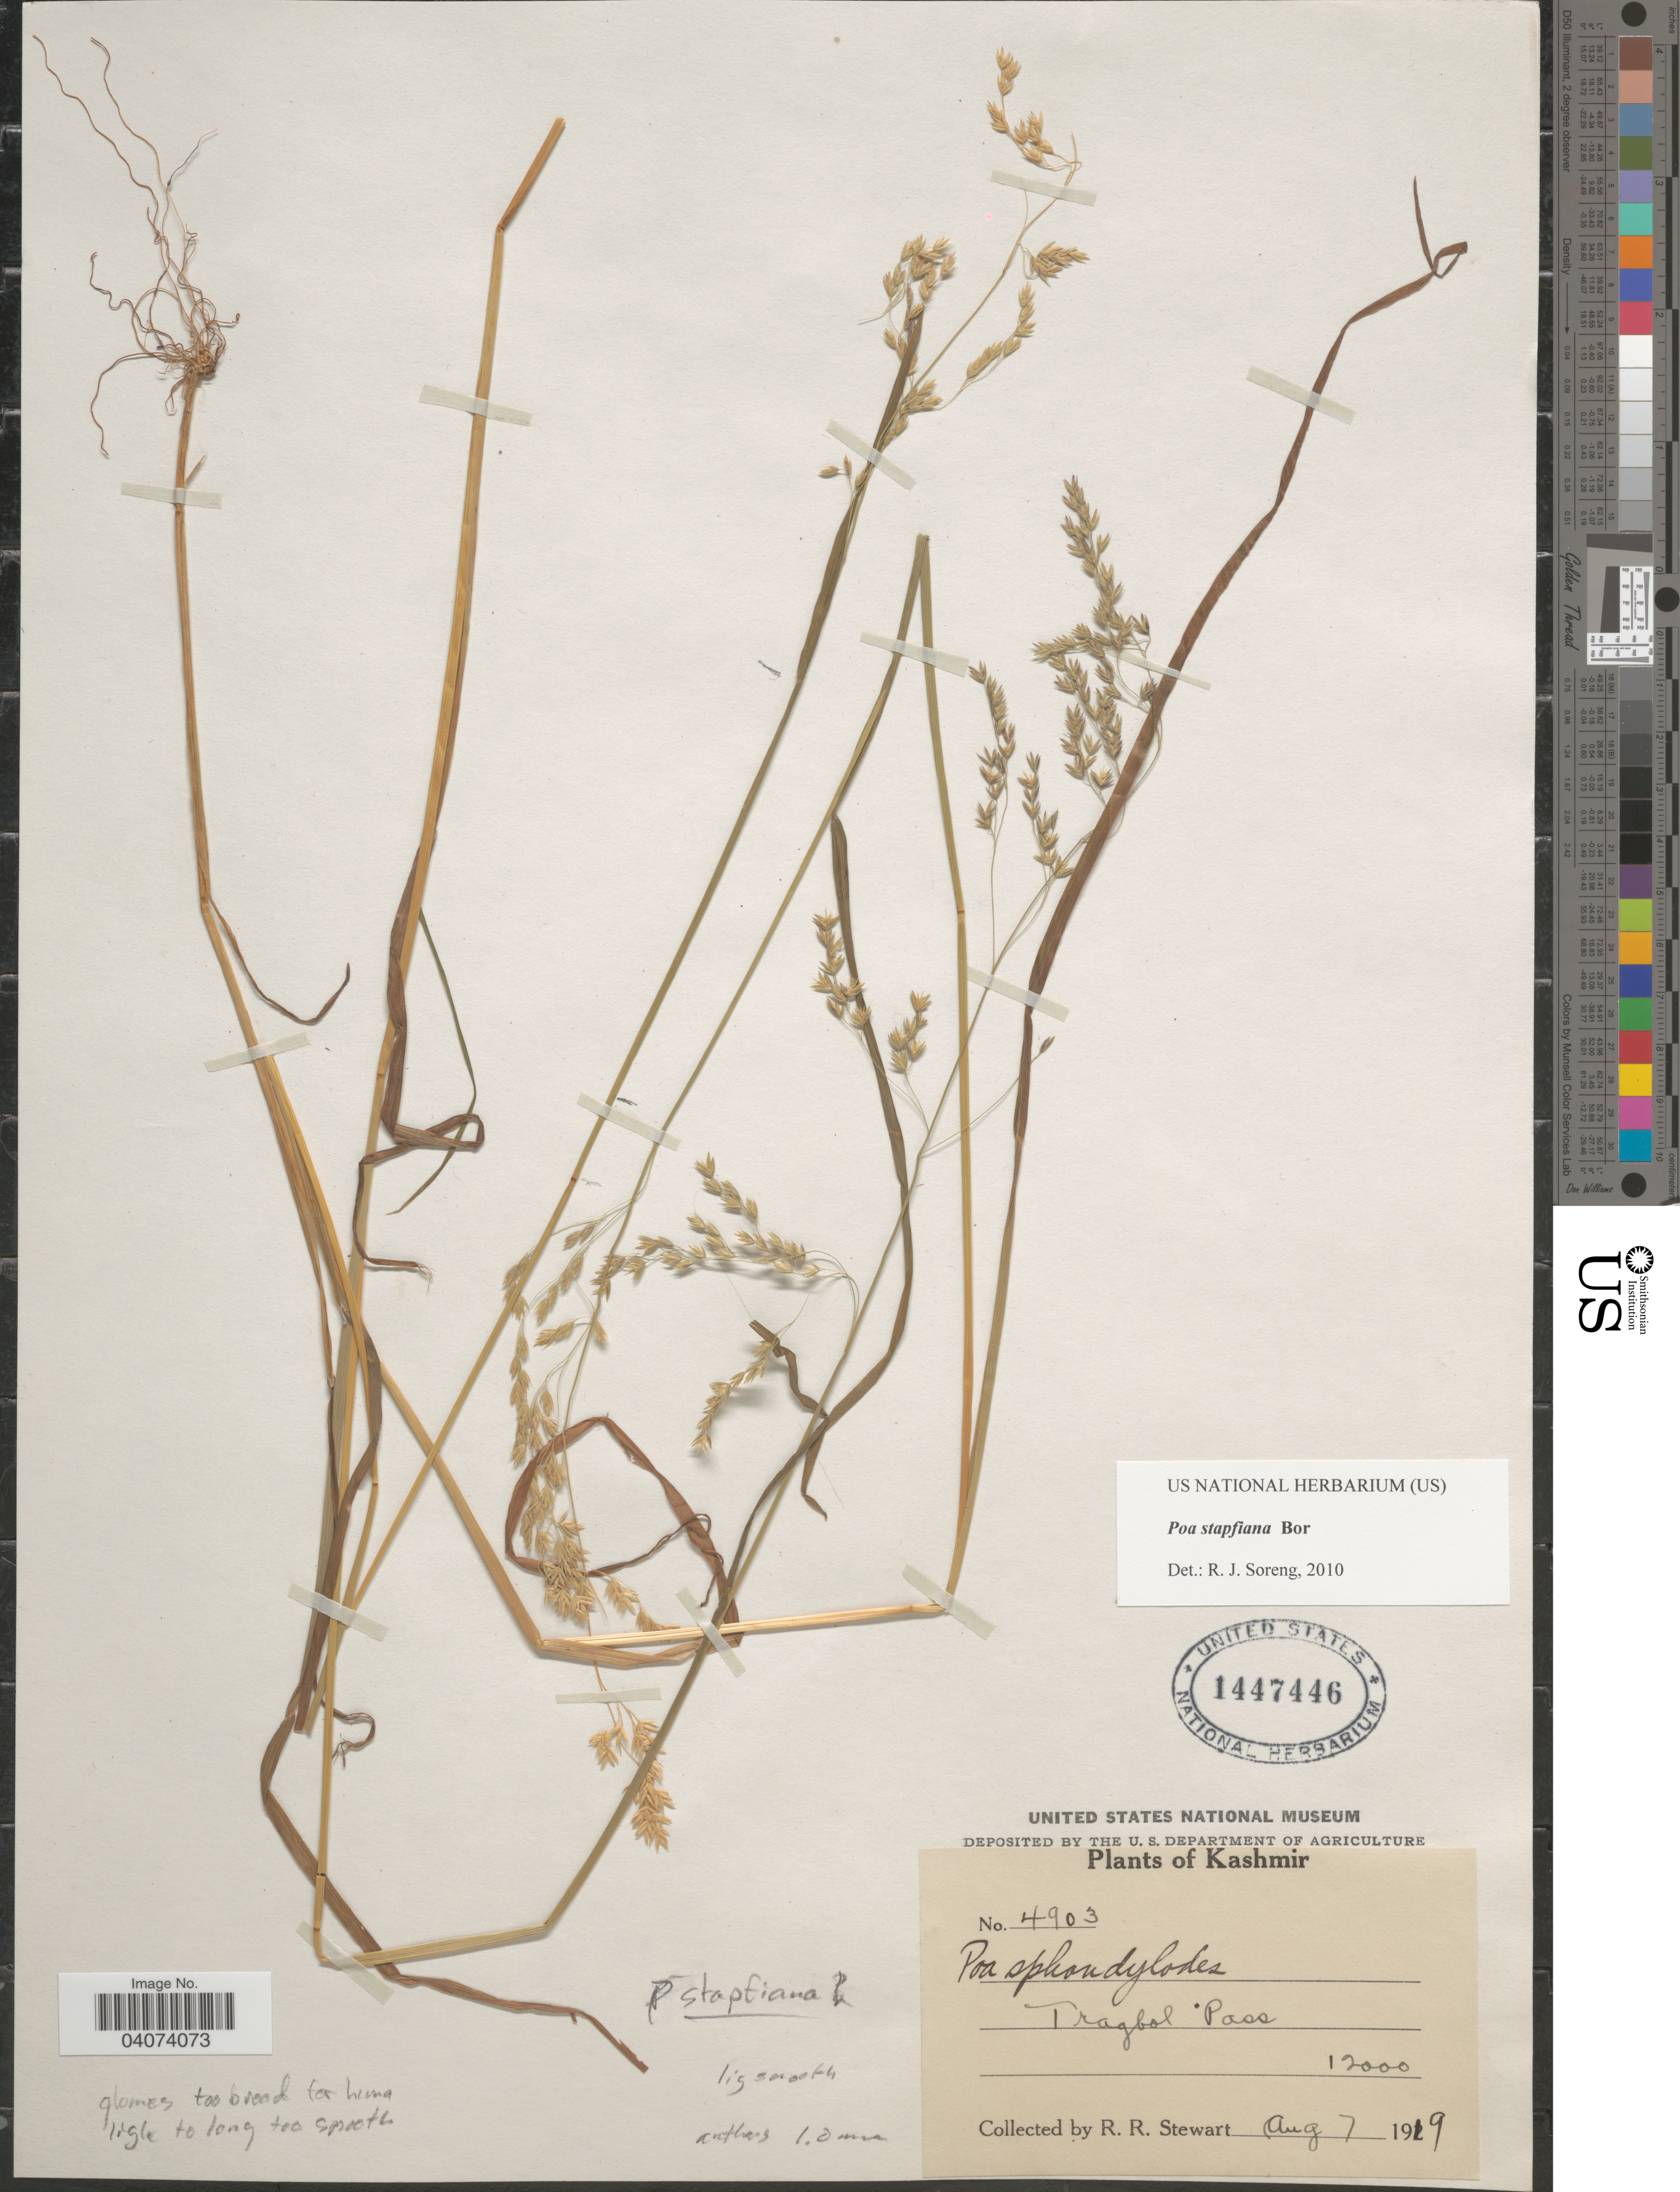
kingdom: Plantae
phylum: Tracheophyta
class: Liliopsida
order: Poales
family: Poaceae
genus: Poa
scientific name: Poa sterilis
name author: M. Bieb.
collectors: R. Stewart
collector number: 4903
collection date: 1919-08-07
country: India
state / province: Jammu and Kashmir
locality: Kashmir. Tragbol Pass.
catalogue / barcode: US 1447446